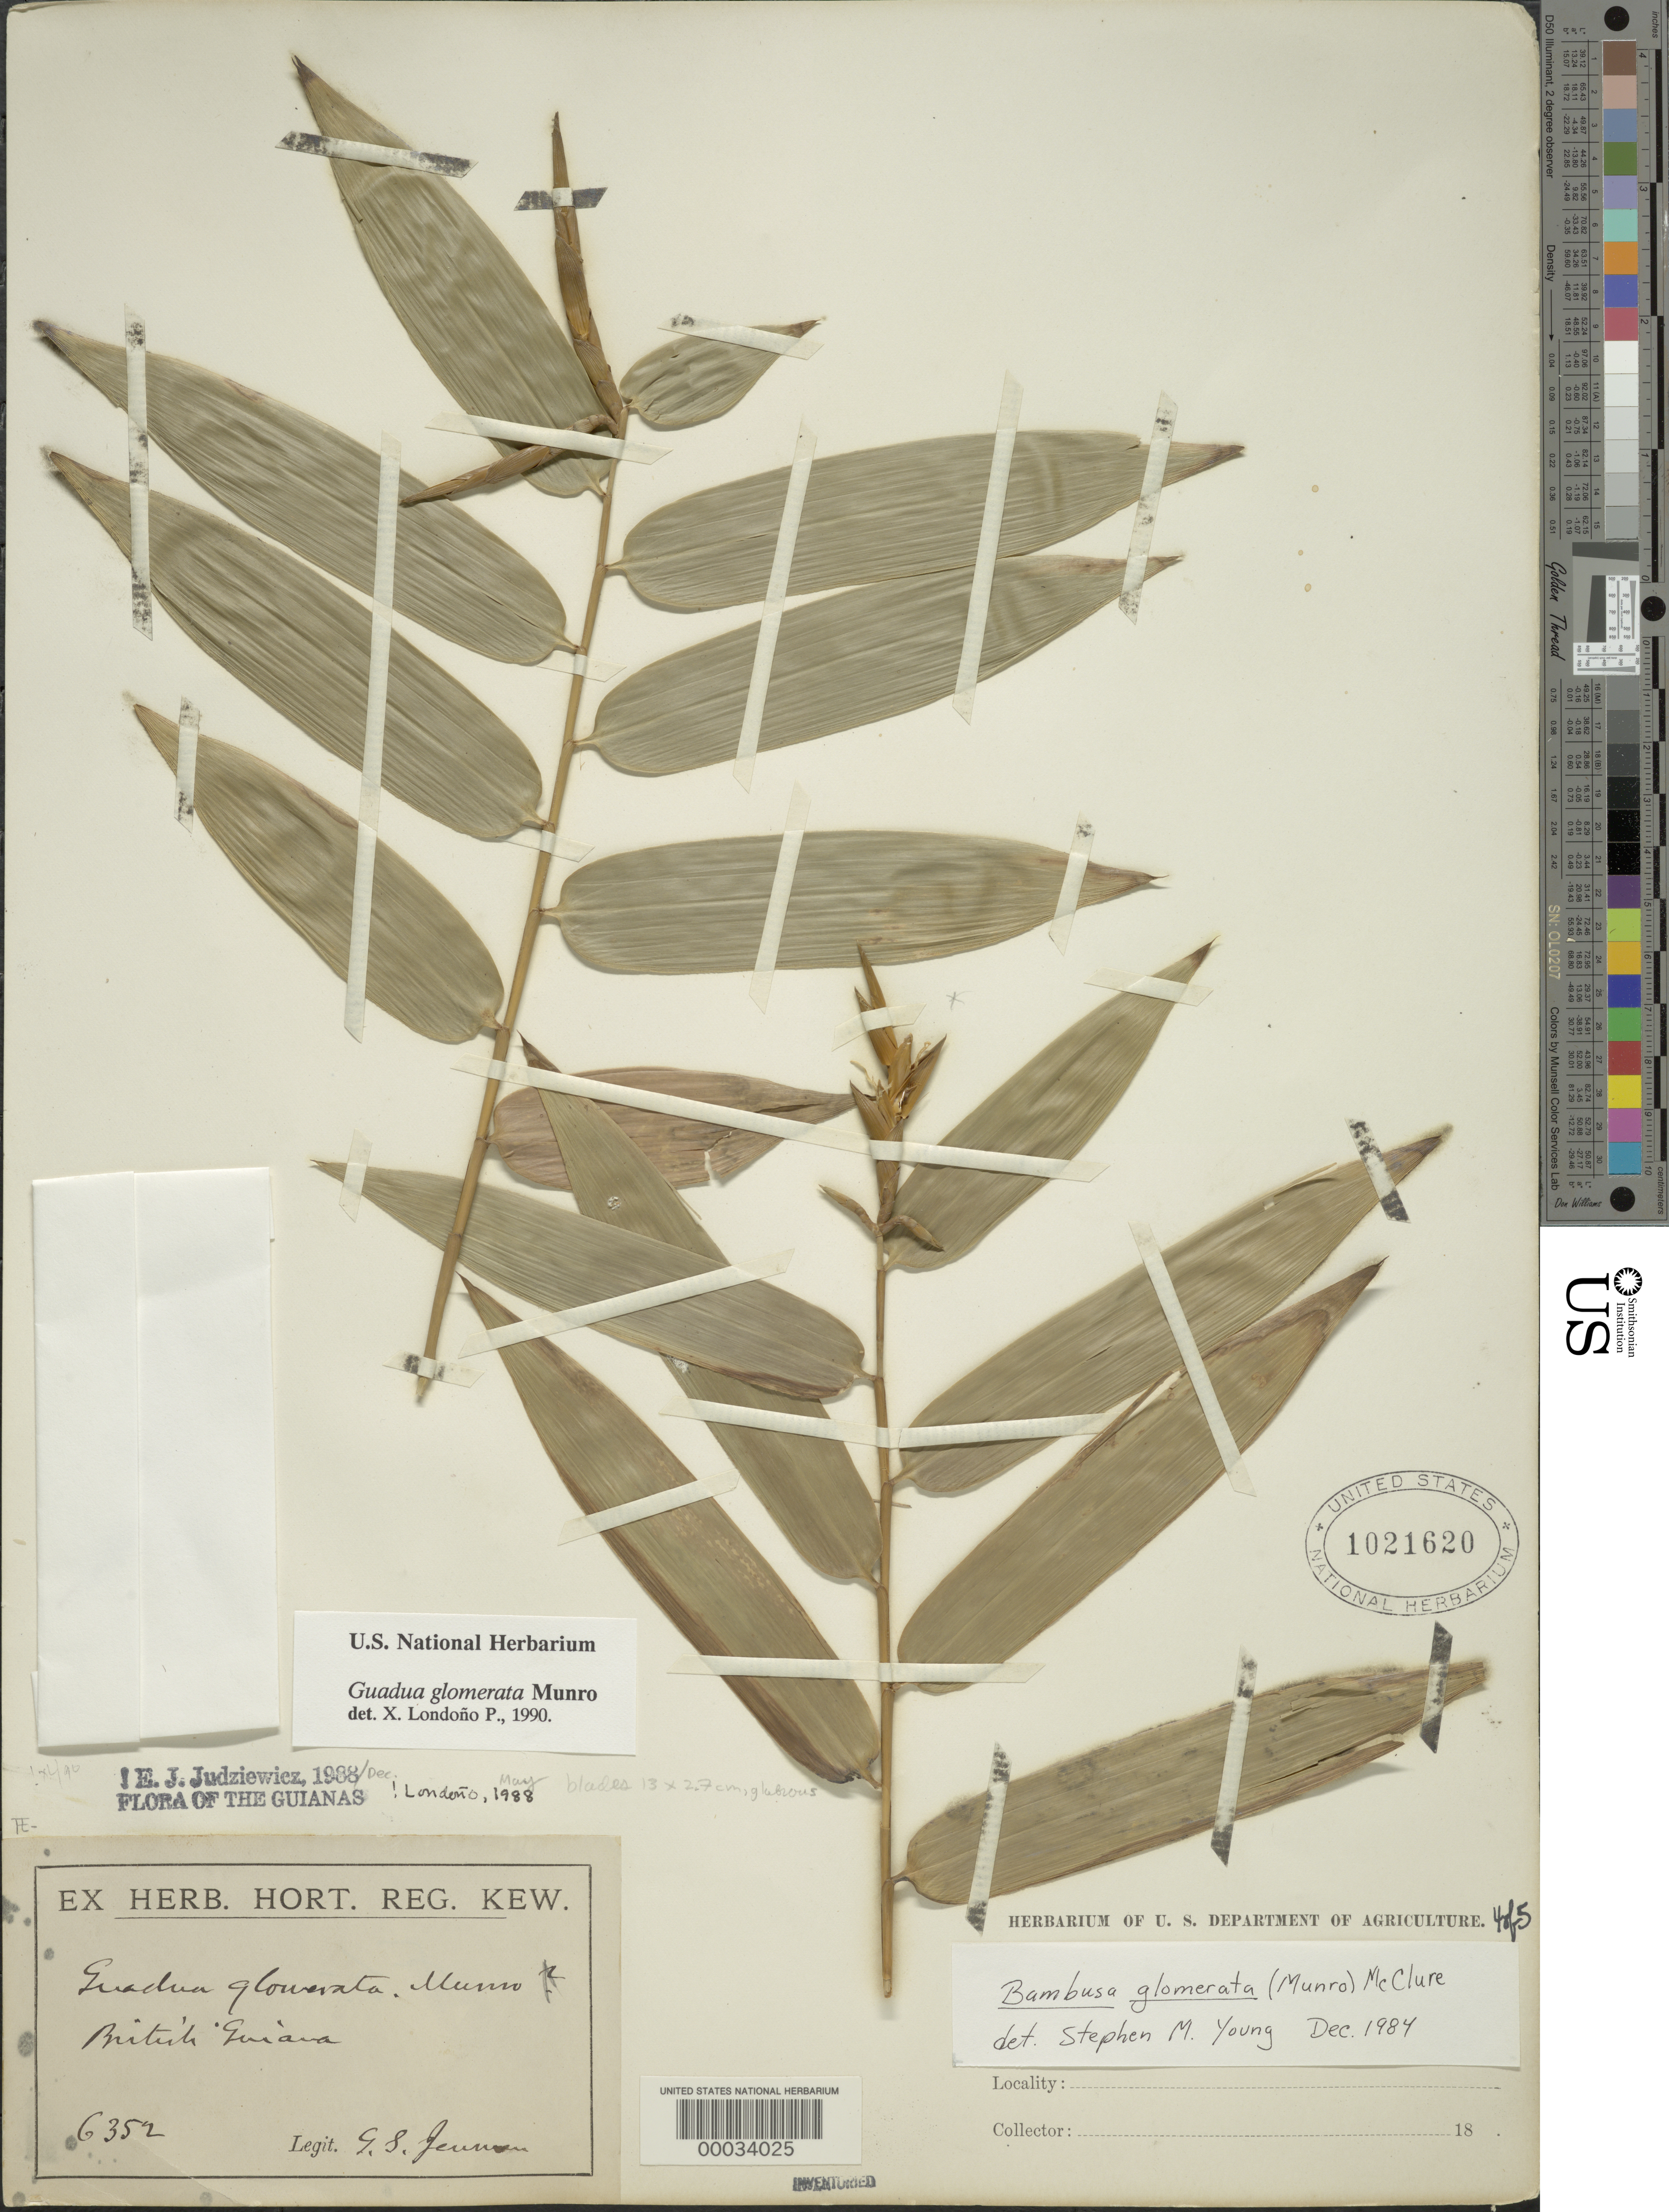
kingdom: Plantae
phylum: Tracheophyta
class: Liliopsida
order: Poales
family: Poaceae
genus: Guadua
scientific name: Guadua glomerata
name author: Munro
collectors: G. S. Jenman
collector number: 6352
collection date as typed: Mar 1892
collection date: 1892-03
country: Guyana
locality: Essequebo and demerara rivers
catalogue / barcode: US 1021620